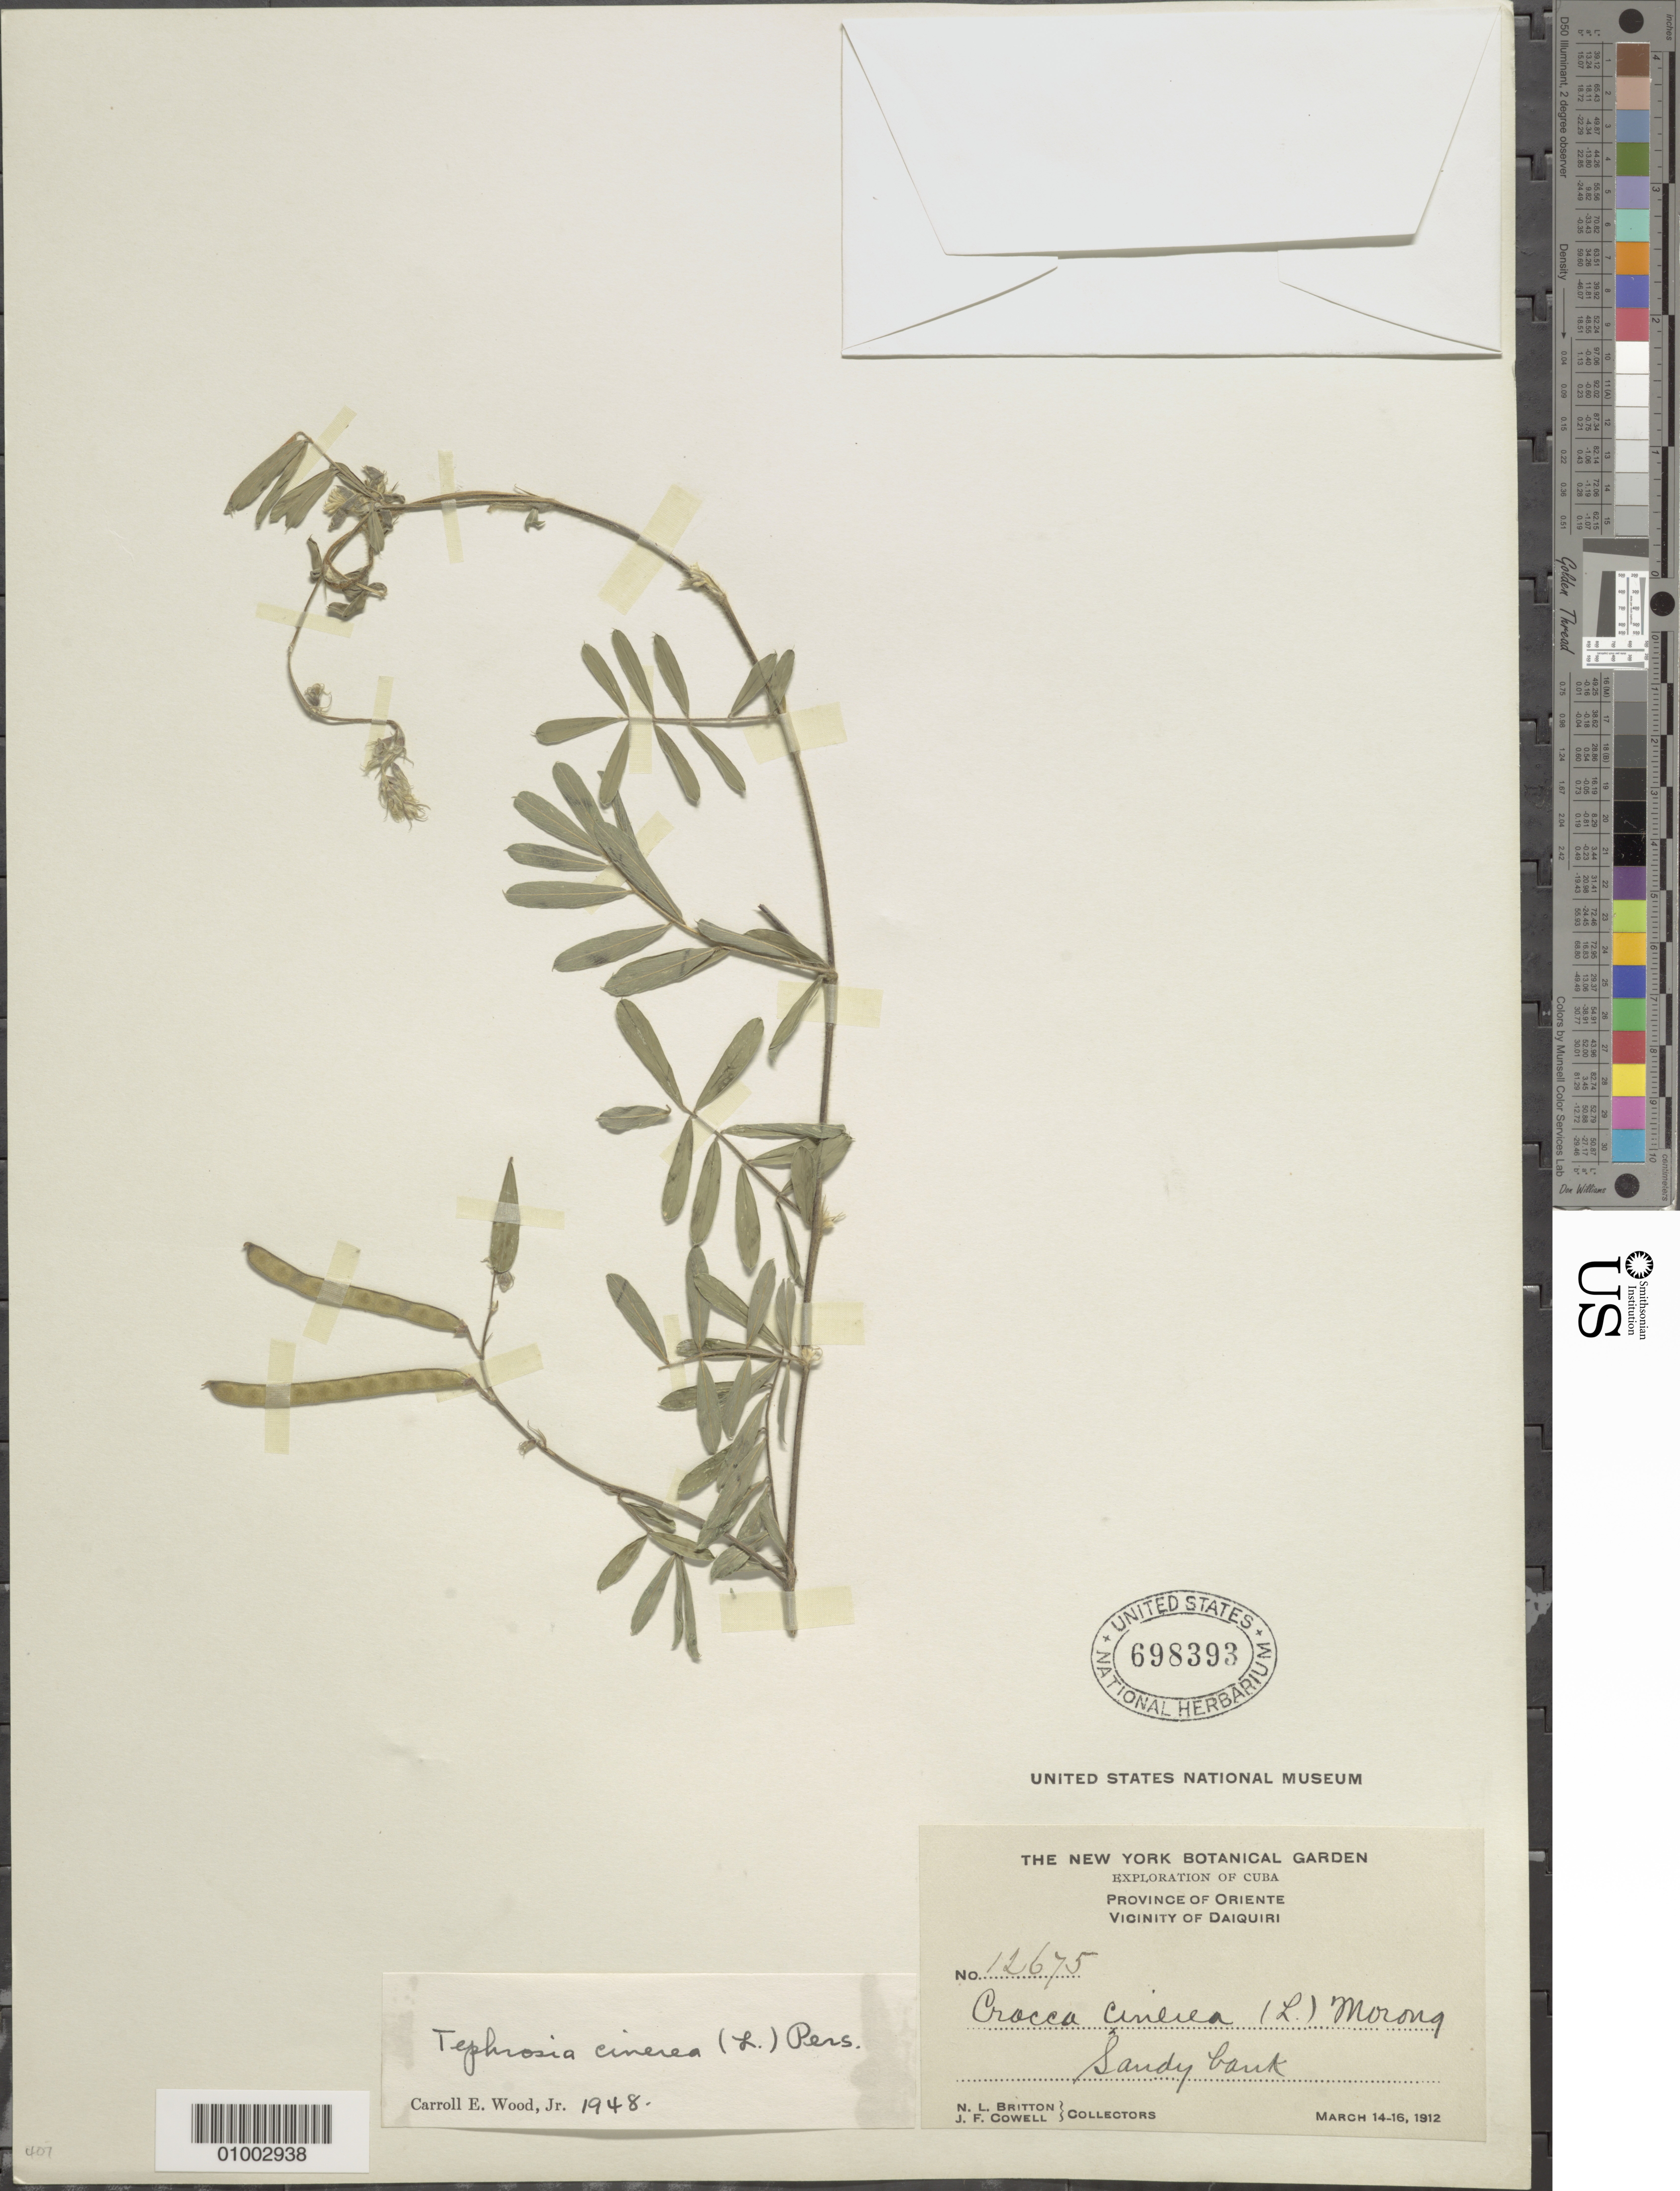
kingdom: Plantae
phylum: Tracheophyta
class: Magnoliopsida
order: Fabales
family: Fabaceae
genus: Tephrosia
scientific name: Tephrosia cinerea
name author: (L.) Pers.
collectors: N. Britton & J. F. Cowell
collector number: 698393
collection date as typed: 14 Mar 1912 to 16 Mar 1912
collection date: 1912-03-14/1912-03-16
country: Cuba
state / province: Oriente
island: Cuba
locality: Sandy bank, Vicinity of Daiquiri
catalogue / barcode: US 698393